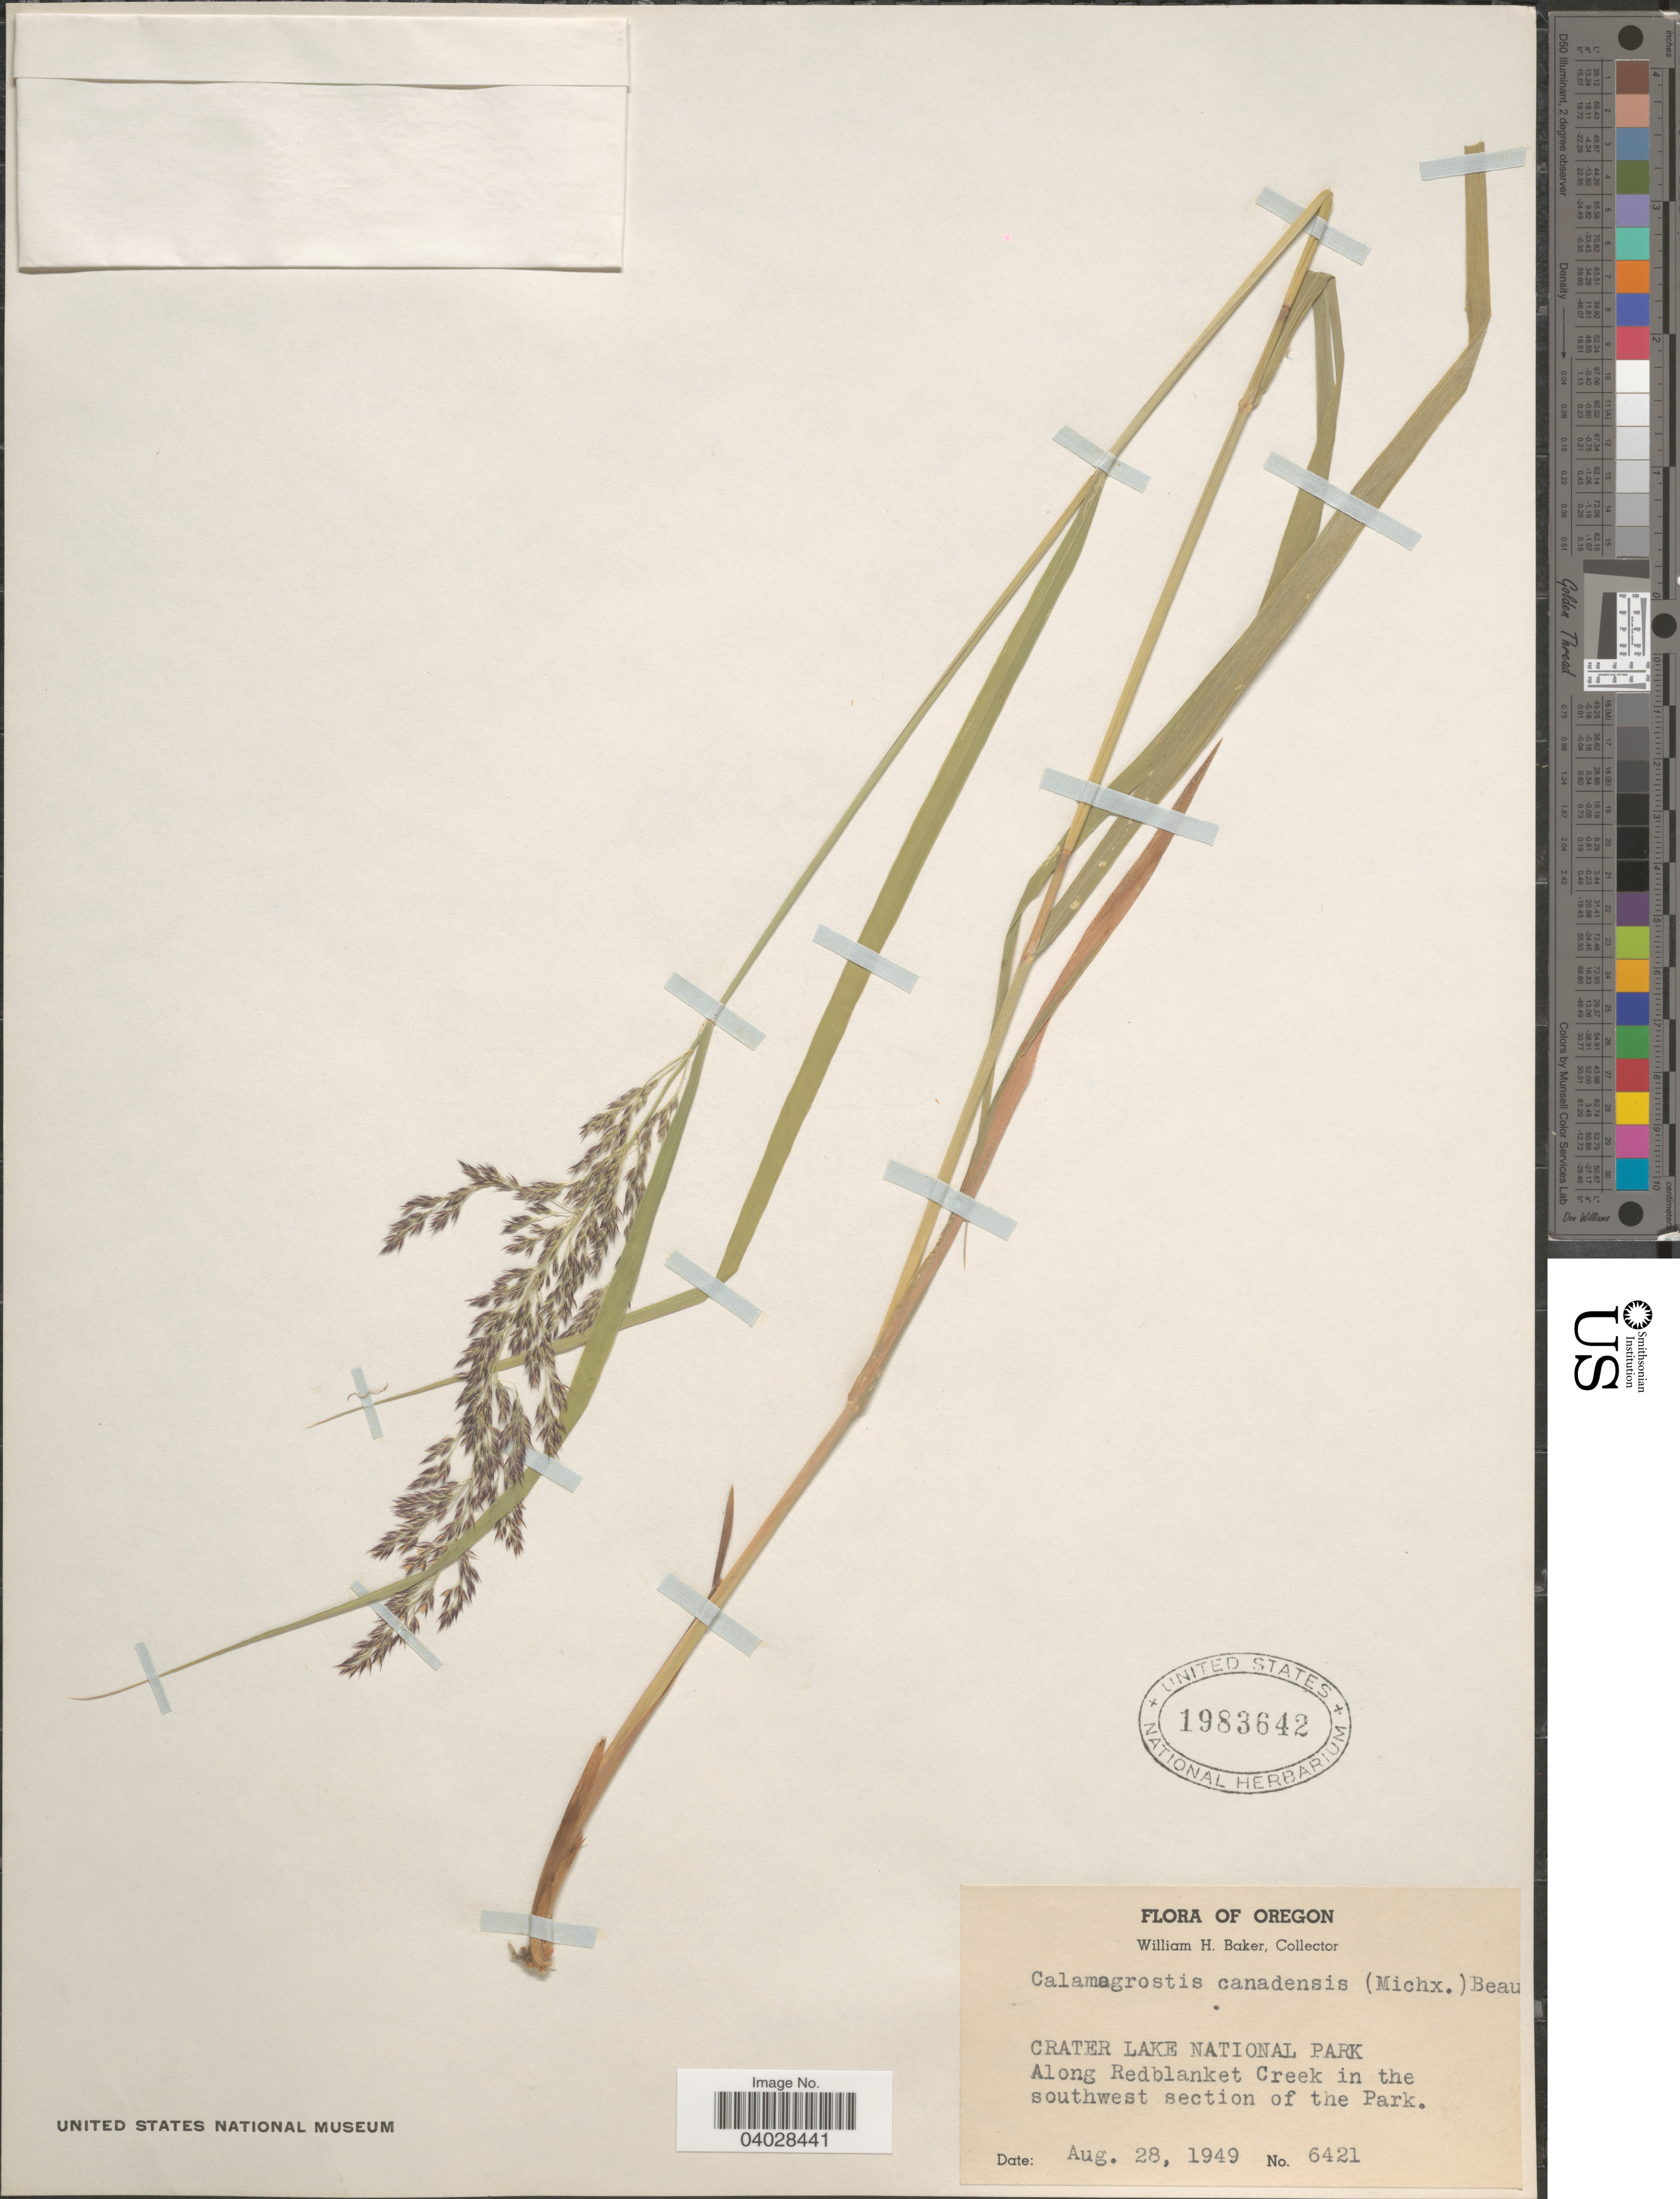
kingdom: Plantae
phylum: Tracheophyta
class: Liliopsida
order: Poales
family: Poaceae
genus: Calamagrostis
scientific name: Calamagrostis canadensis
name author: (Michx.) P. Beauv.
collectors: W. H. Baker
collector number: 6421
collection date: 1949-08-28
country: United States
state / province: Oregon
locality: Crater Lake National Park. Along Redblanket Creek in the southwest section of the Park.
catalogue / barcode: US 1983642